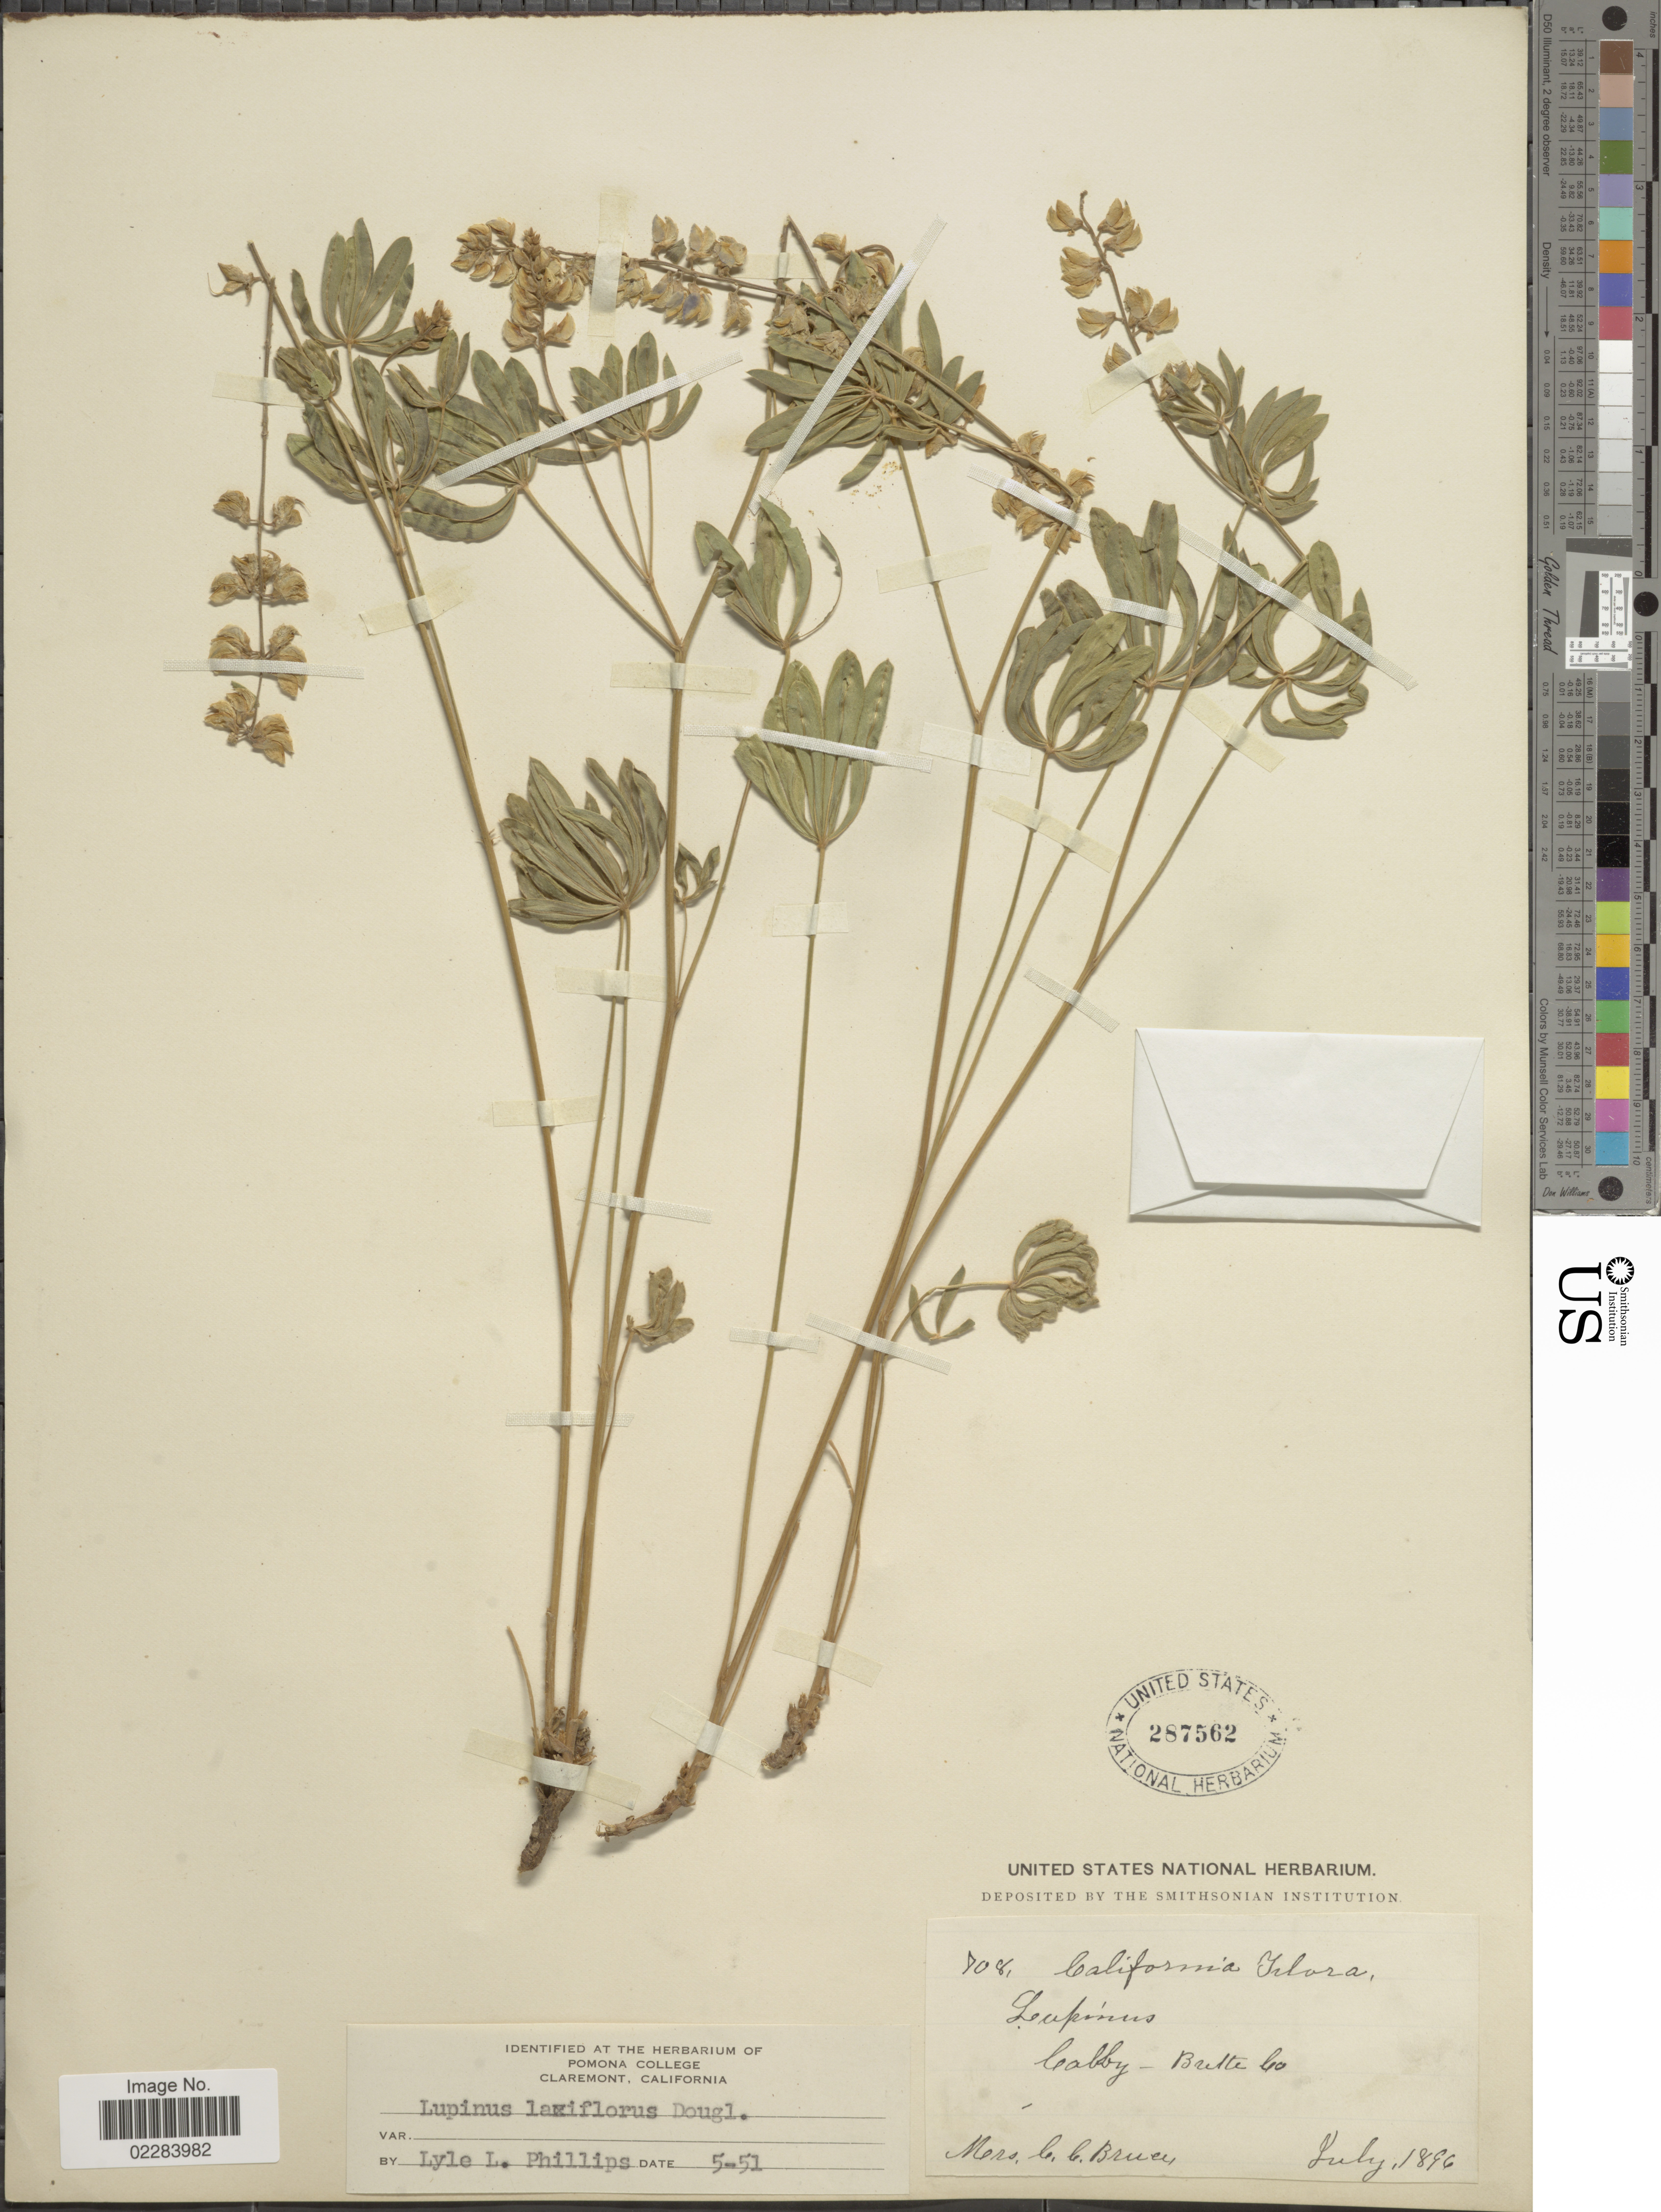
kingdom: Plantae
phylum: Tracheophyta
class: Magnoliopsida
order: Fabales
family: Fabaceae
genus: Lupinus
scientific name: Lupinus arbustus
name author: Lindl.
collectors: C. Bruce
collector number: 708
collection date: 1896-07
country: United States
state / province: California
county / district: Butte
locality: Colby, Butte Co.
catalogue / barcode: US 287562